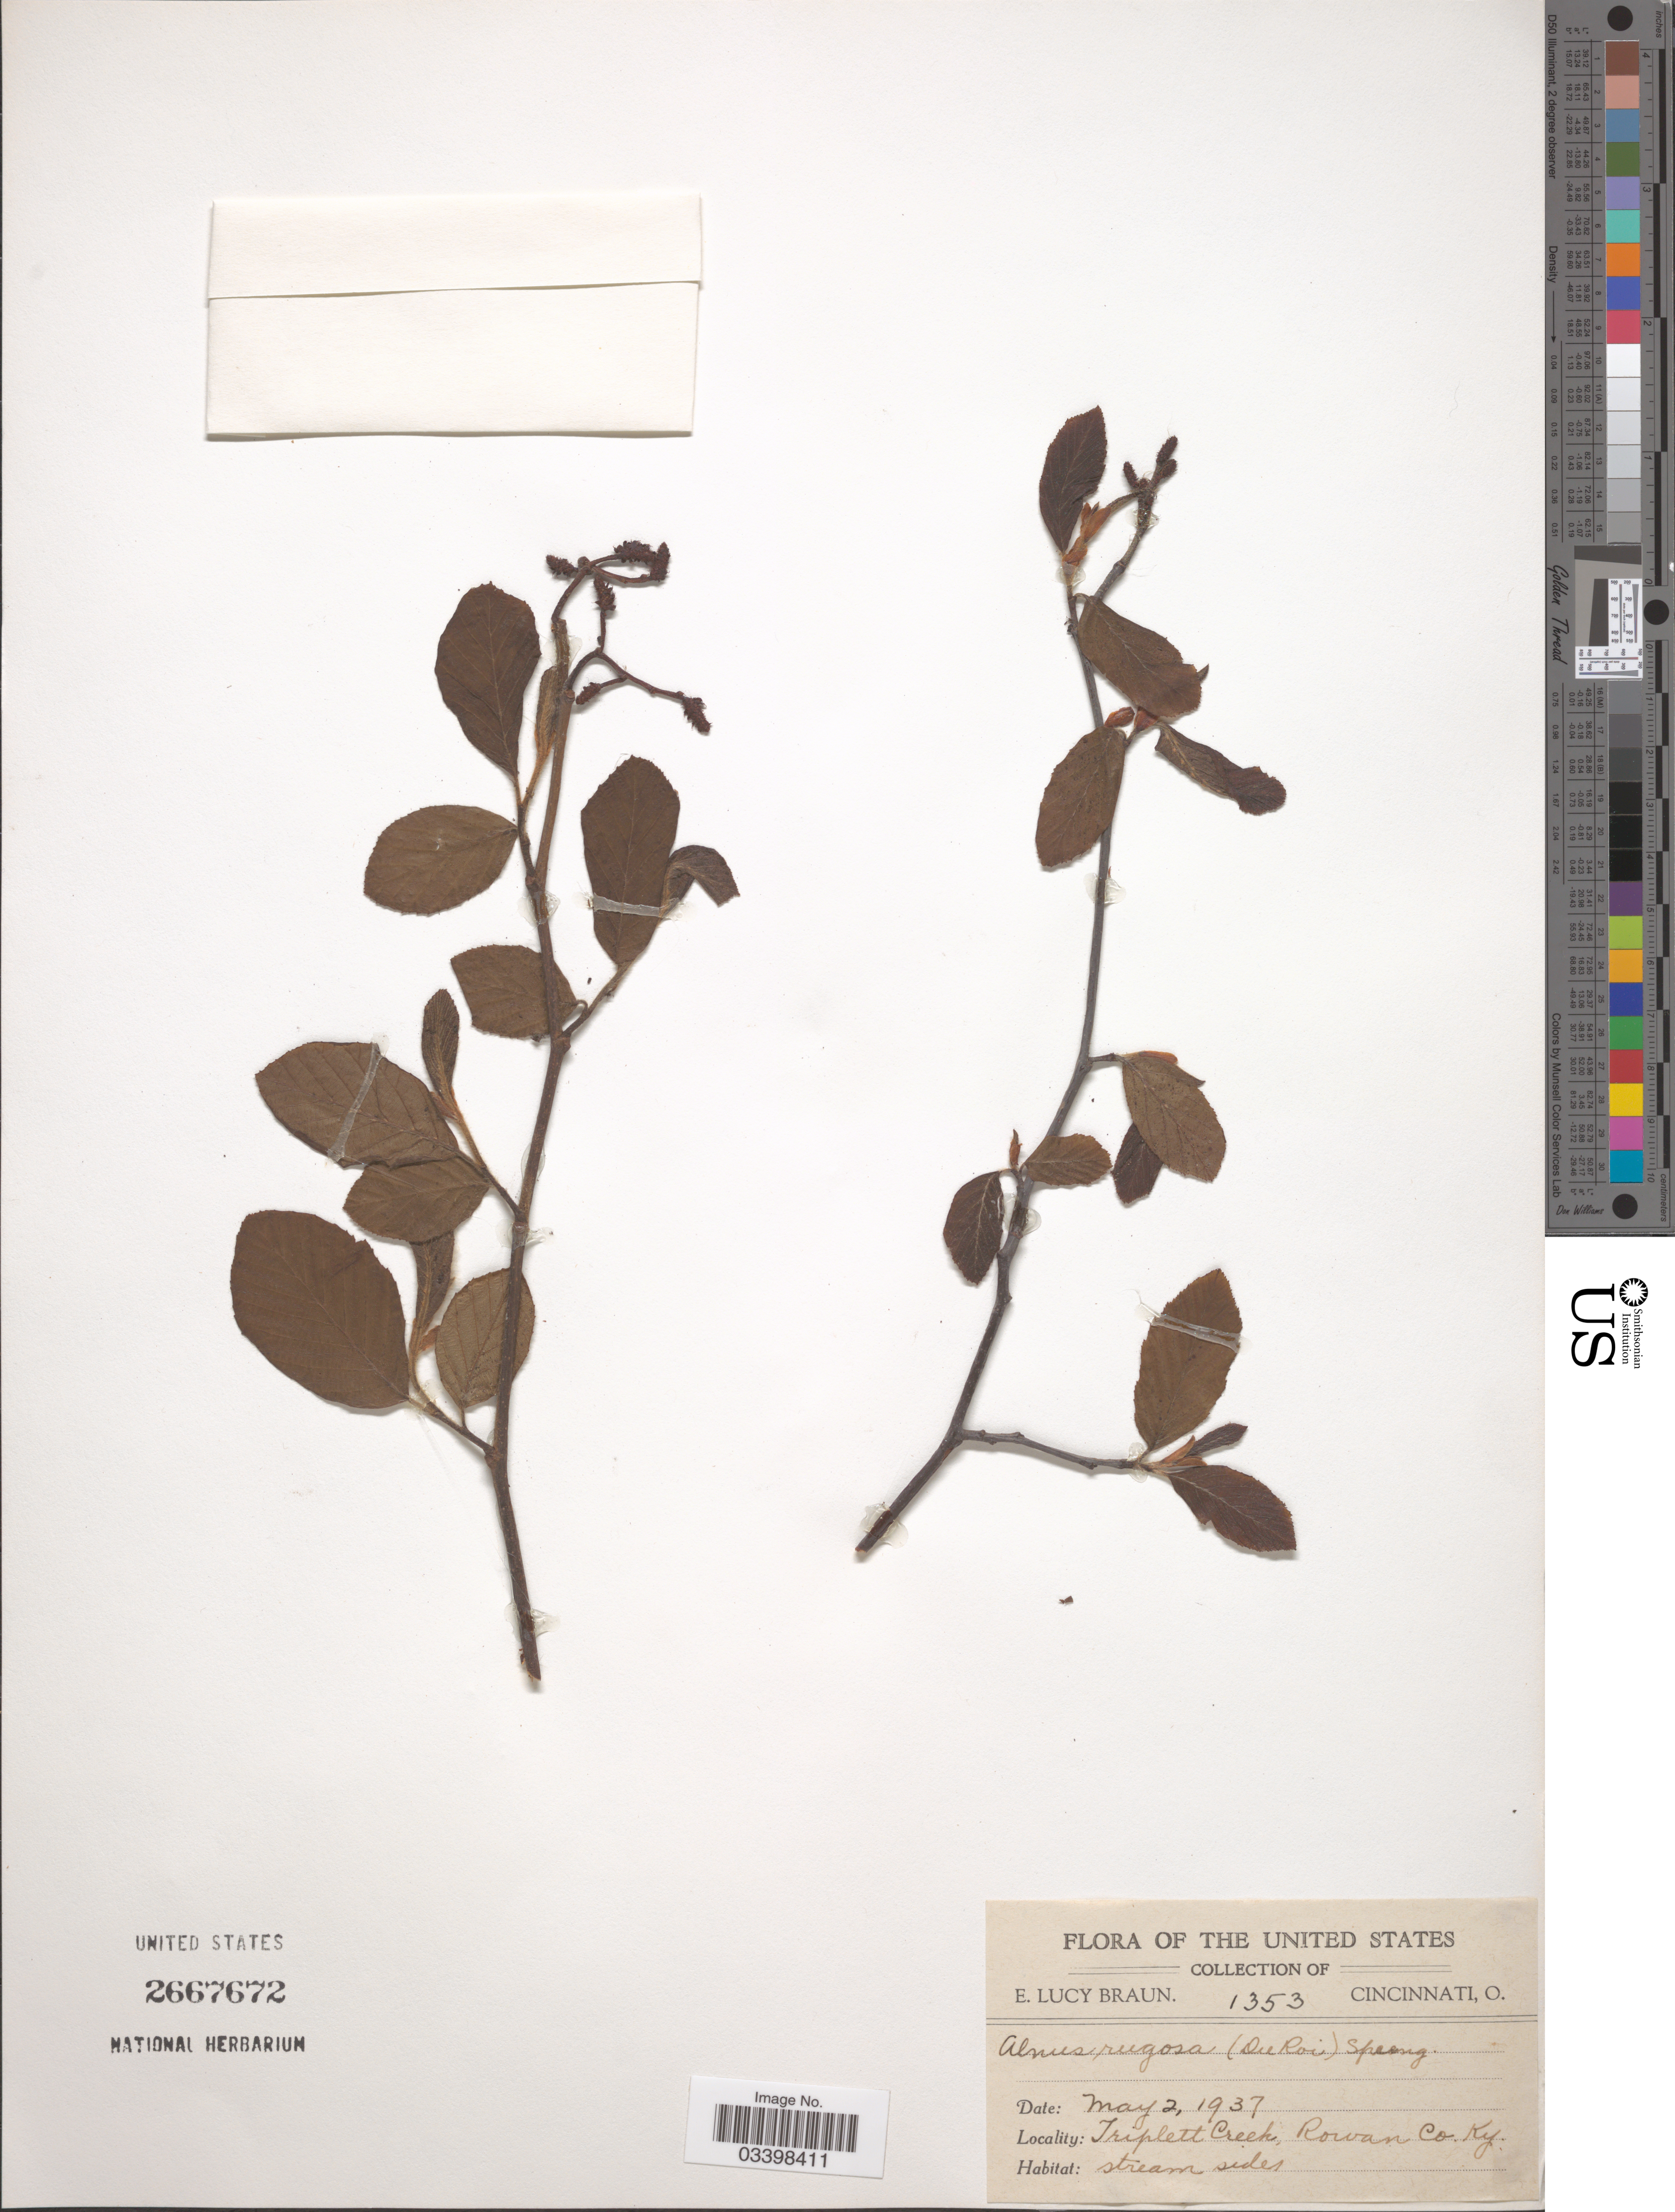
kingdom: Plantae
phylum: Tracheophyta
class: Magnoliopsida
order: Fagales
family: Betulaceae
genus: Alnus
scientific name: Alnus serrulata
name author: (Aiton) Willd.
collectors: E. L. Braun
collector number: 1353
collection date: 1937-05-02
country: United States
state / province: Kentucky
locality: Triplett Creek, Rowan Co.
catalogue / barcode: US 2667672